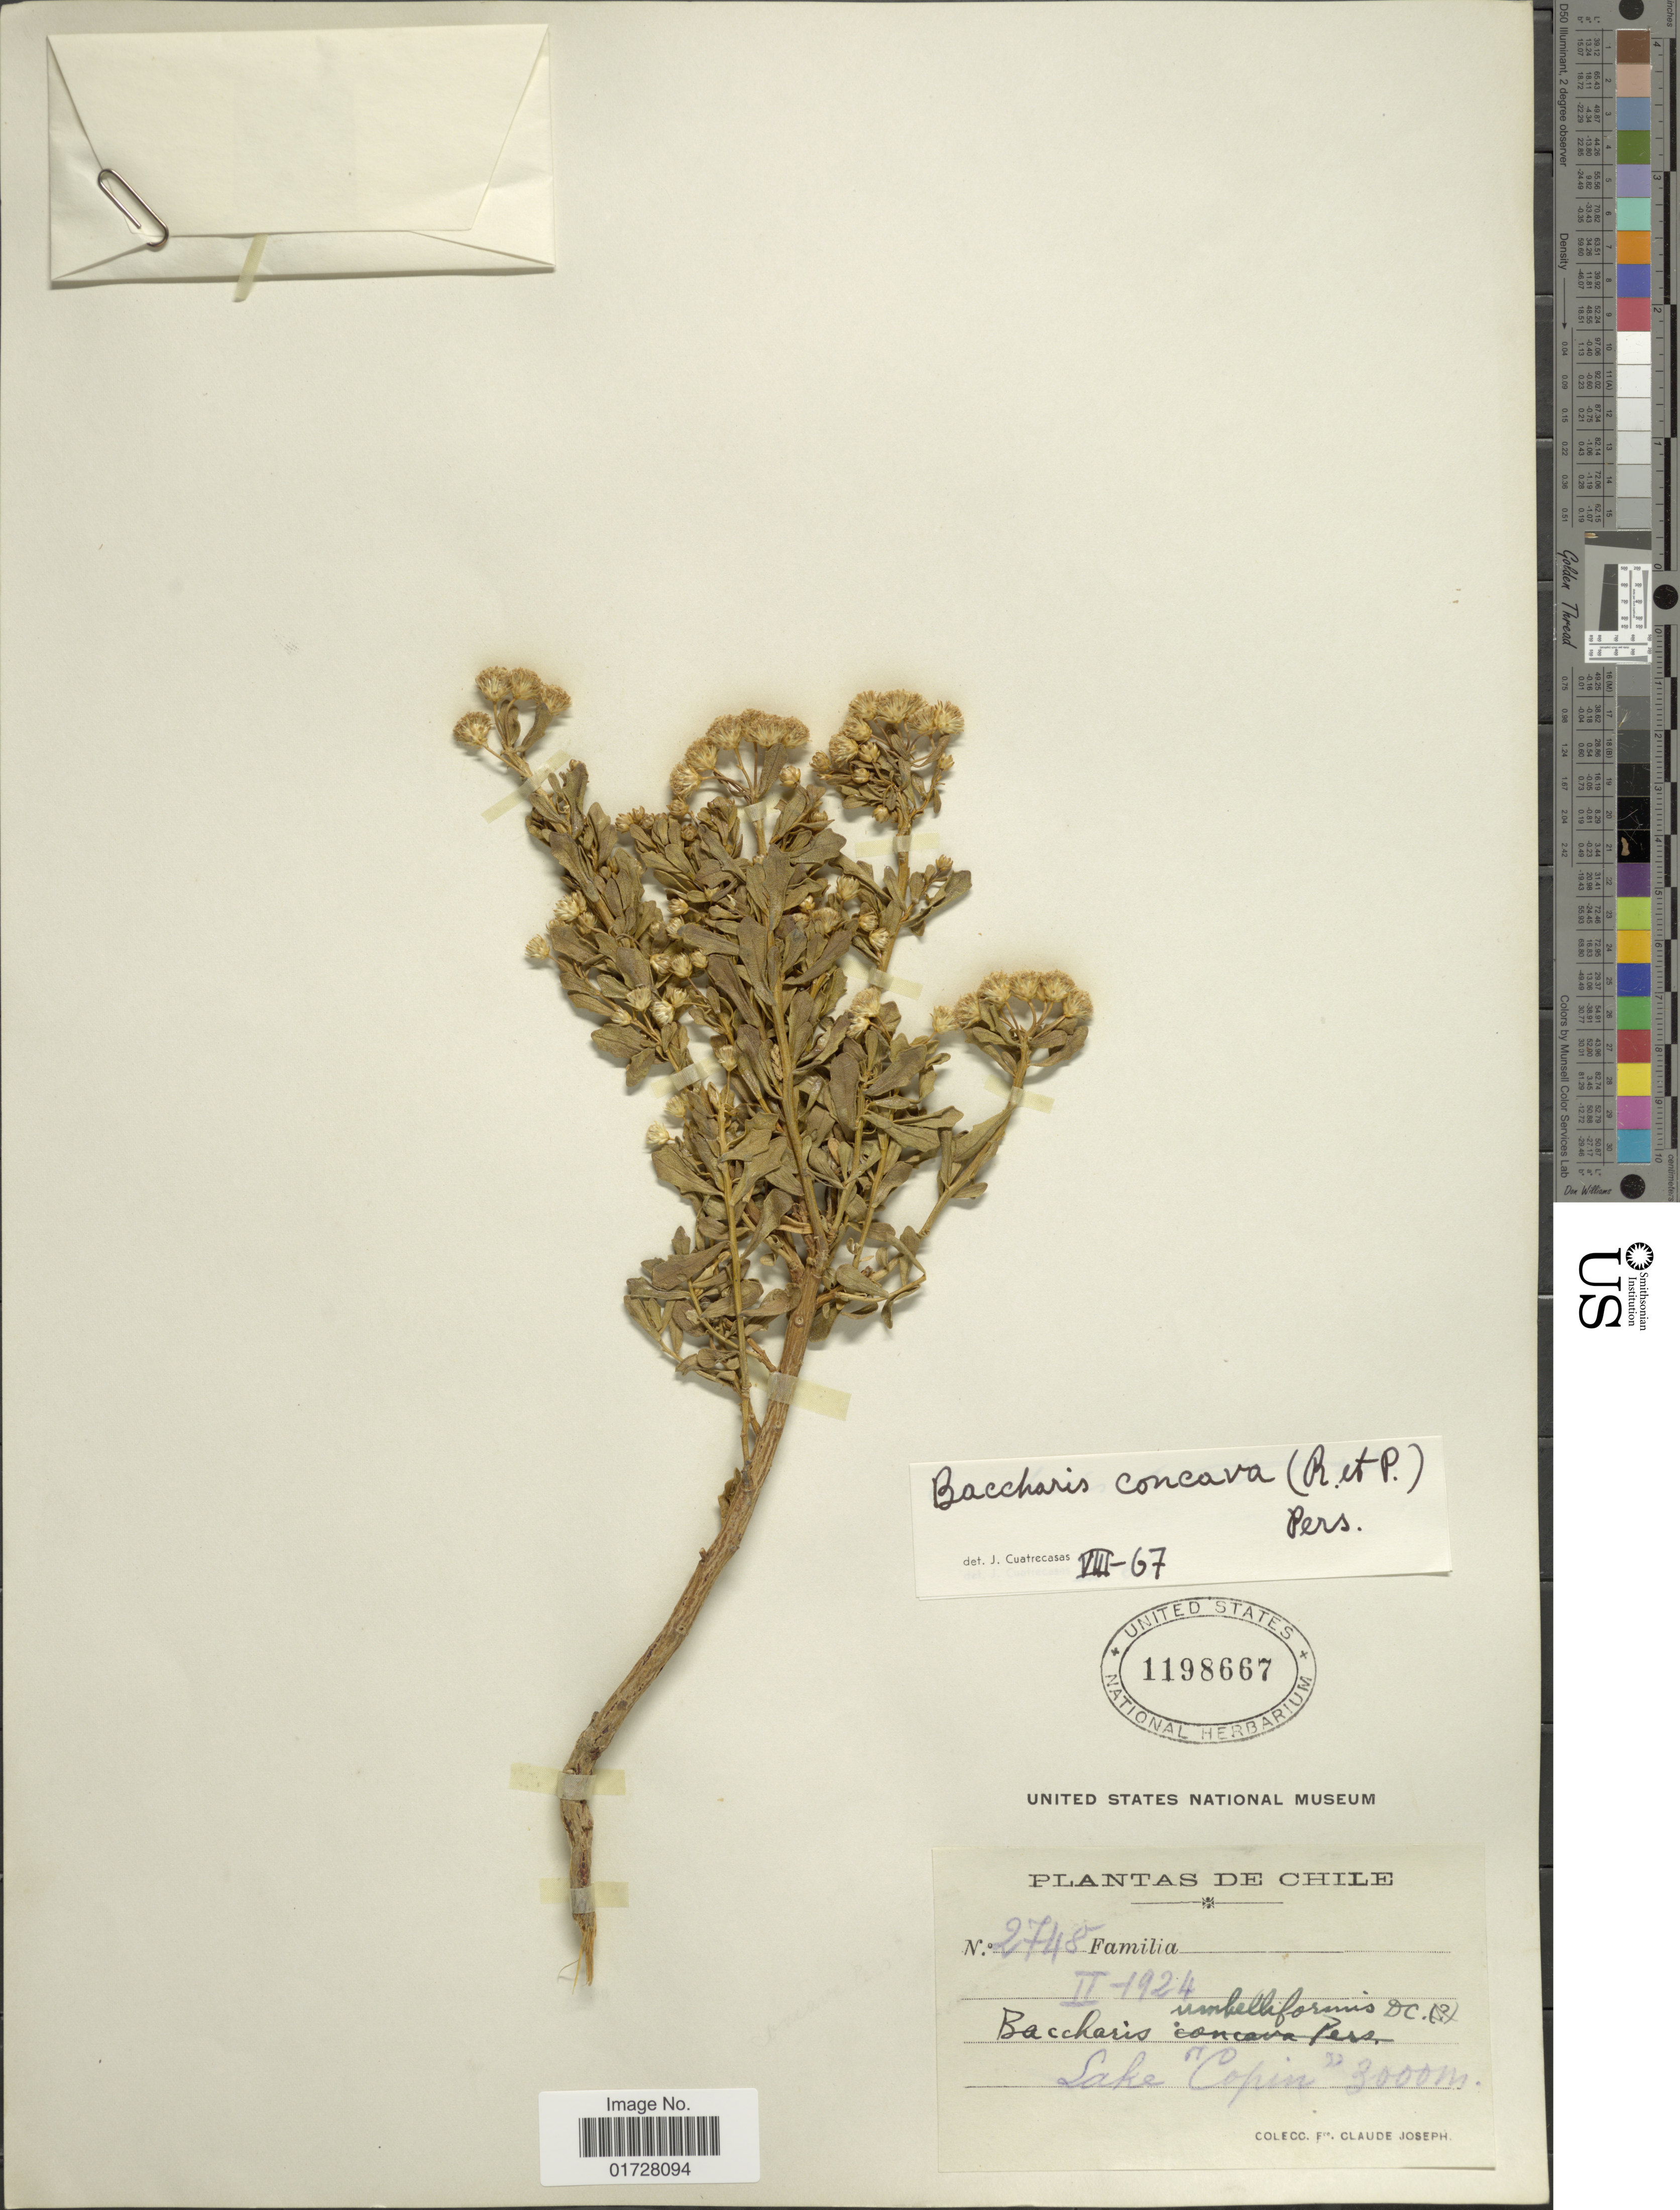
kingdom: Plantae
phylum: Tracheophyta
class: Magnoliopsida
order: Asterales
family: Asteraceae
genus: Baccharis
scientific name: Baccharis concava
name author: (Ruiz & Pav.) Pers.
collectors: Bro. Claude-Joseph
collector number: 2748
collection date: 1924-02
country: Chile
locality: Lake Copin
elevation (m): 3000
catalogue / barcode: US 1198667